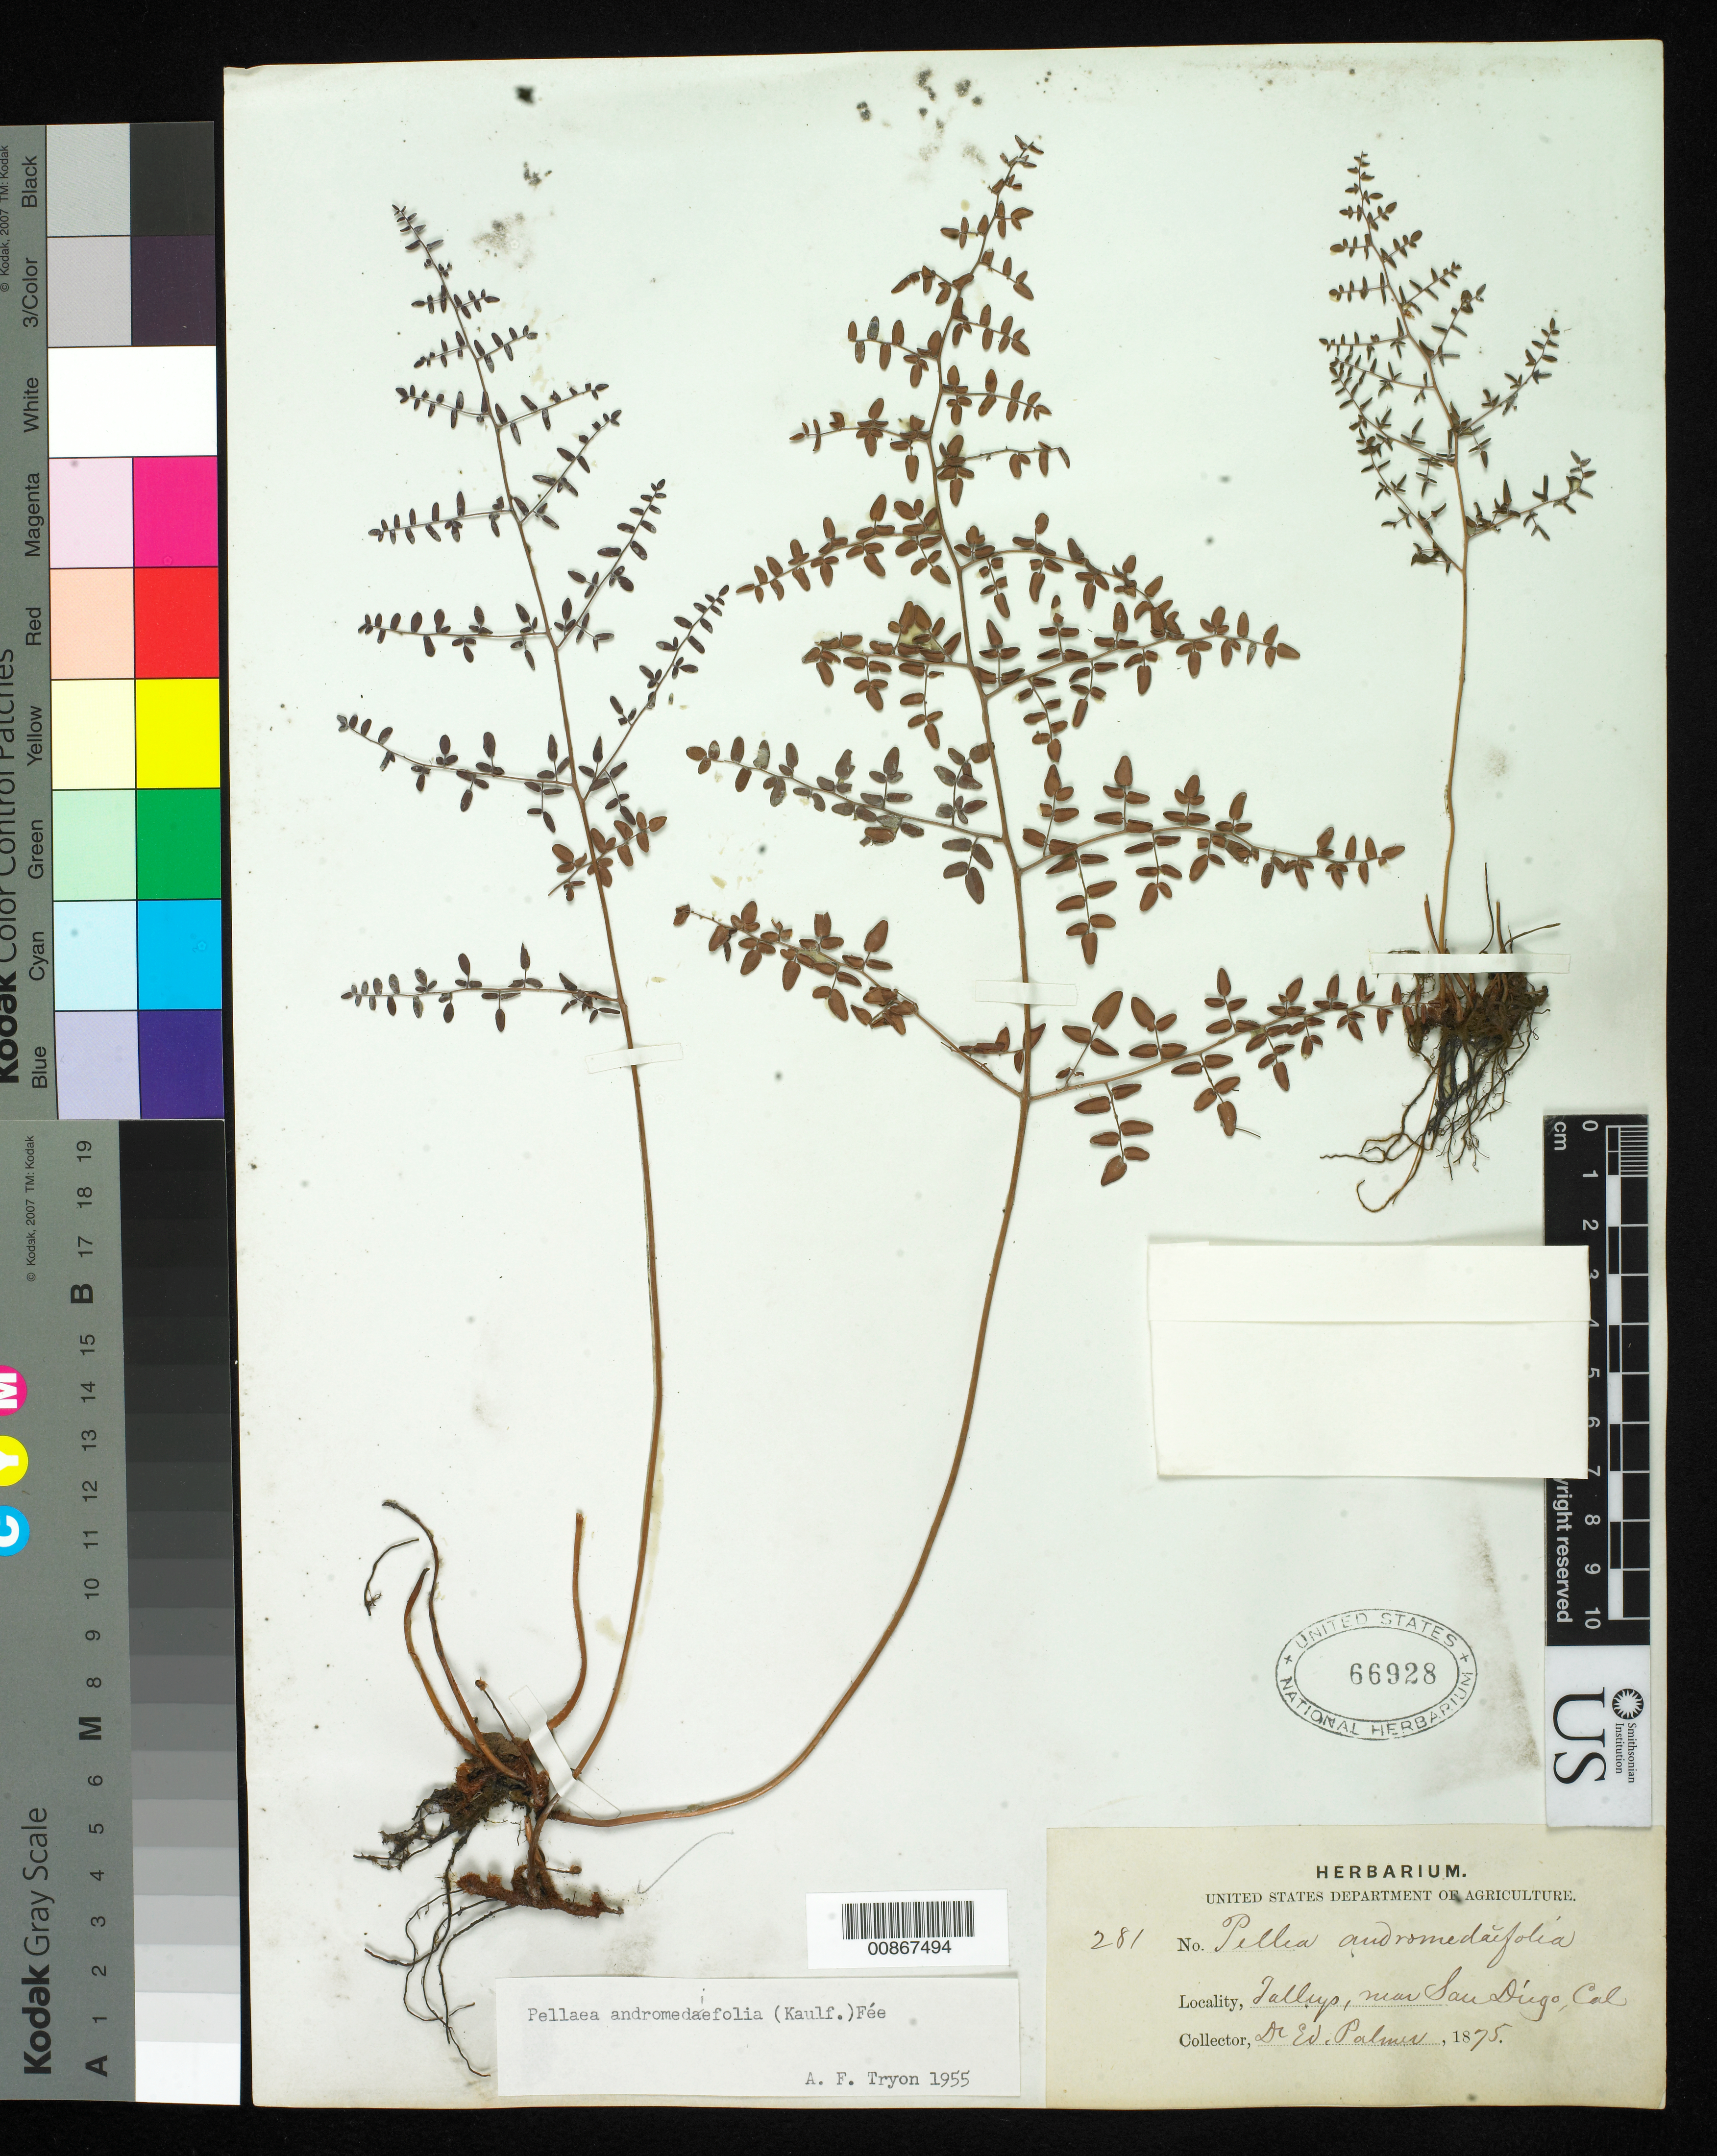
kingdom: Plantae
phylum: Tracheophyta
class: Polypodiopsida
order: Polypodiales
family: Pteridaceae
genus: Pellaea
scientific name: Pellaea andromedifolia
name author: (Kaulf.) Fée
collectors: E. Palmer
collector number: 281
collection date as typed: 1875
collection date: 1875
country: United States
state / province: California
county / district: San Diego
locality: Talley's, near San Diego, California.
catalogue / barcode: US 66928